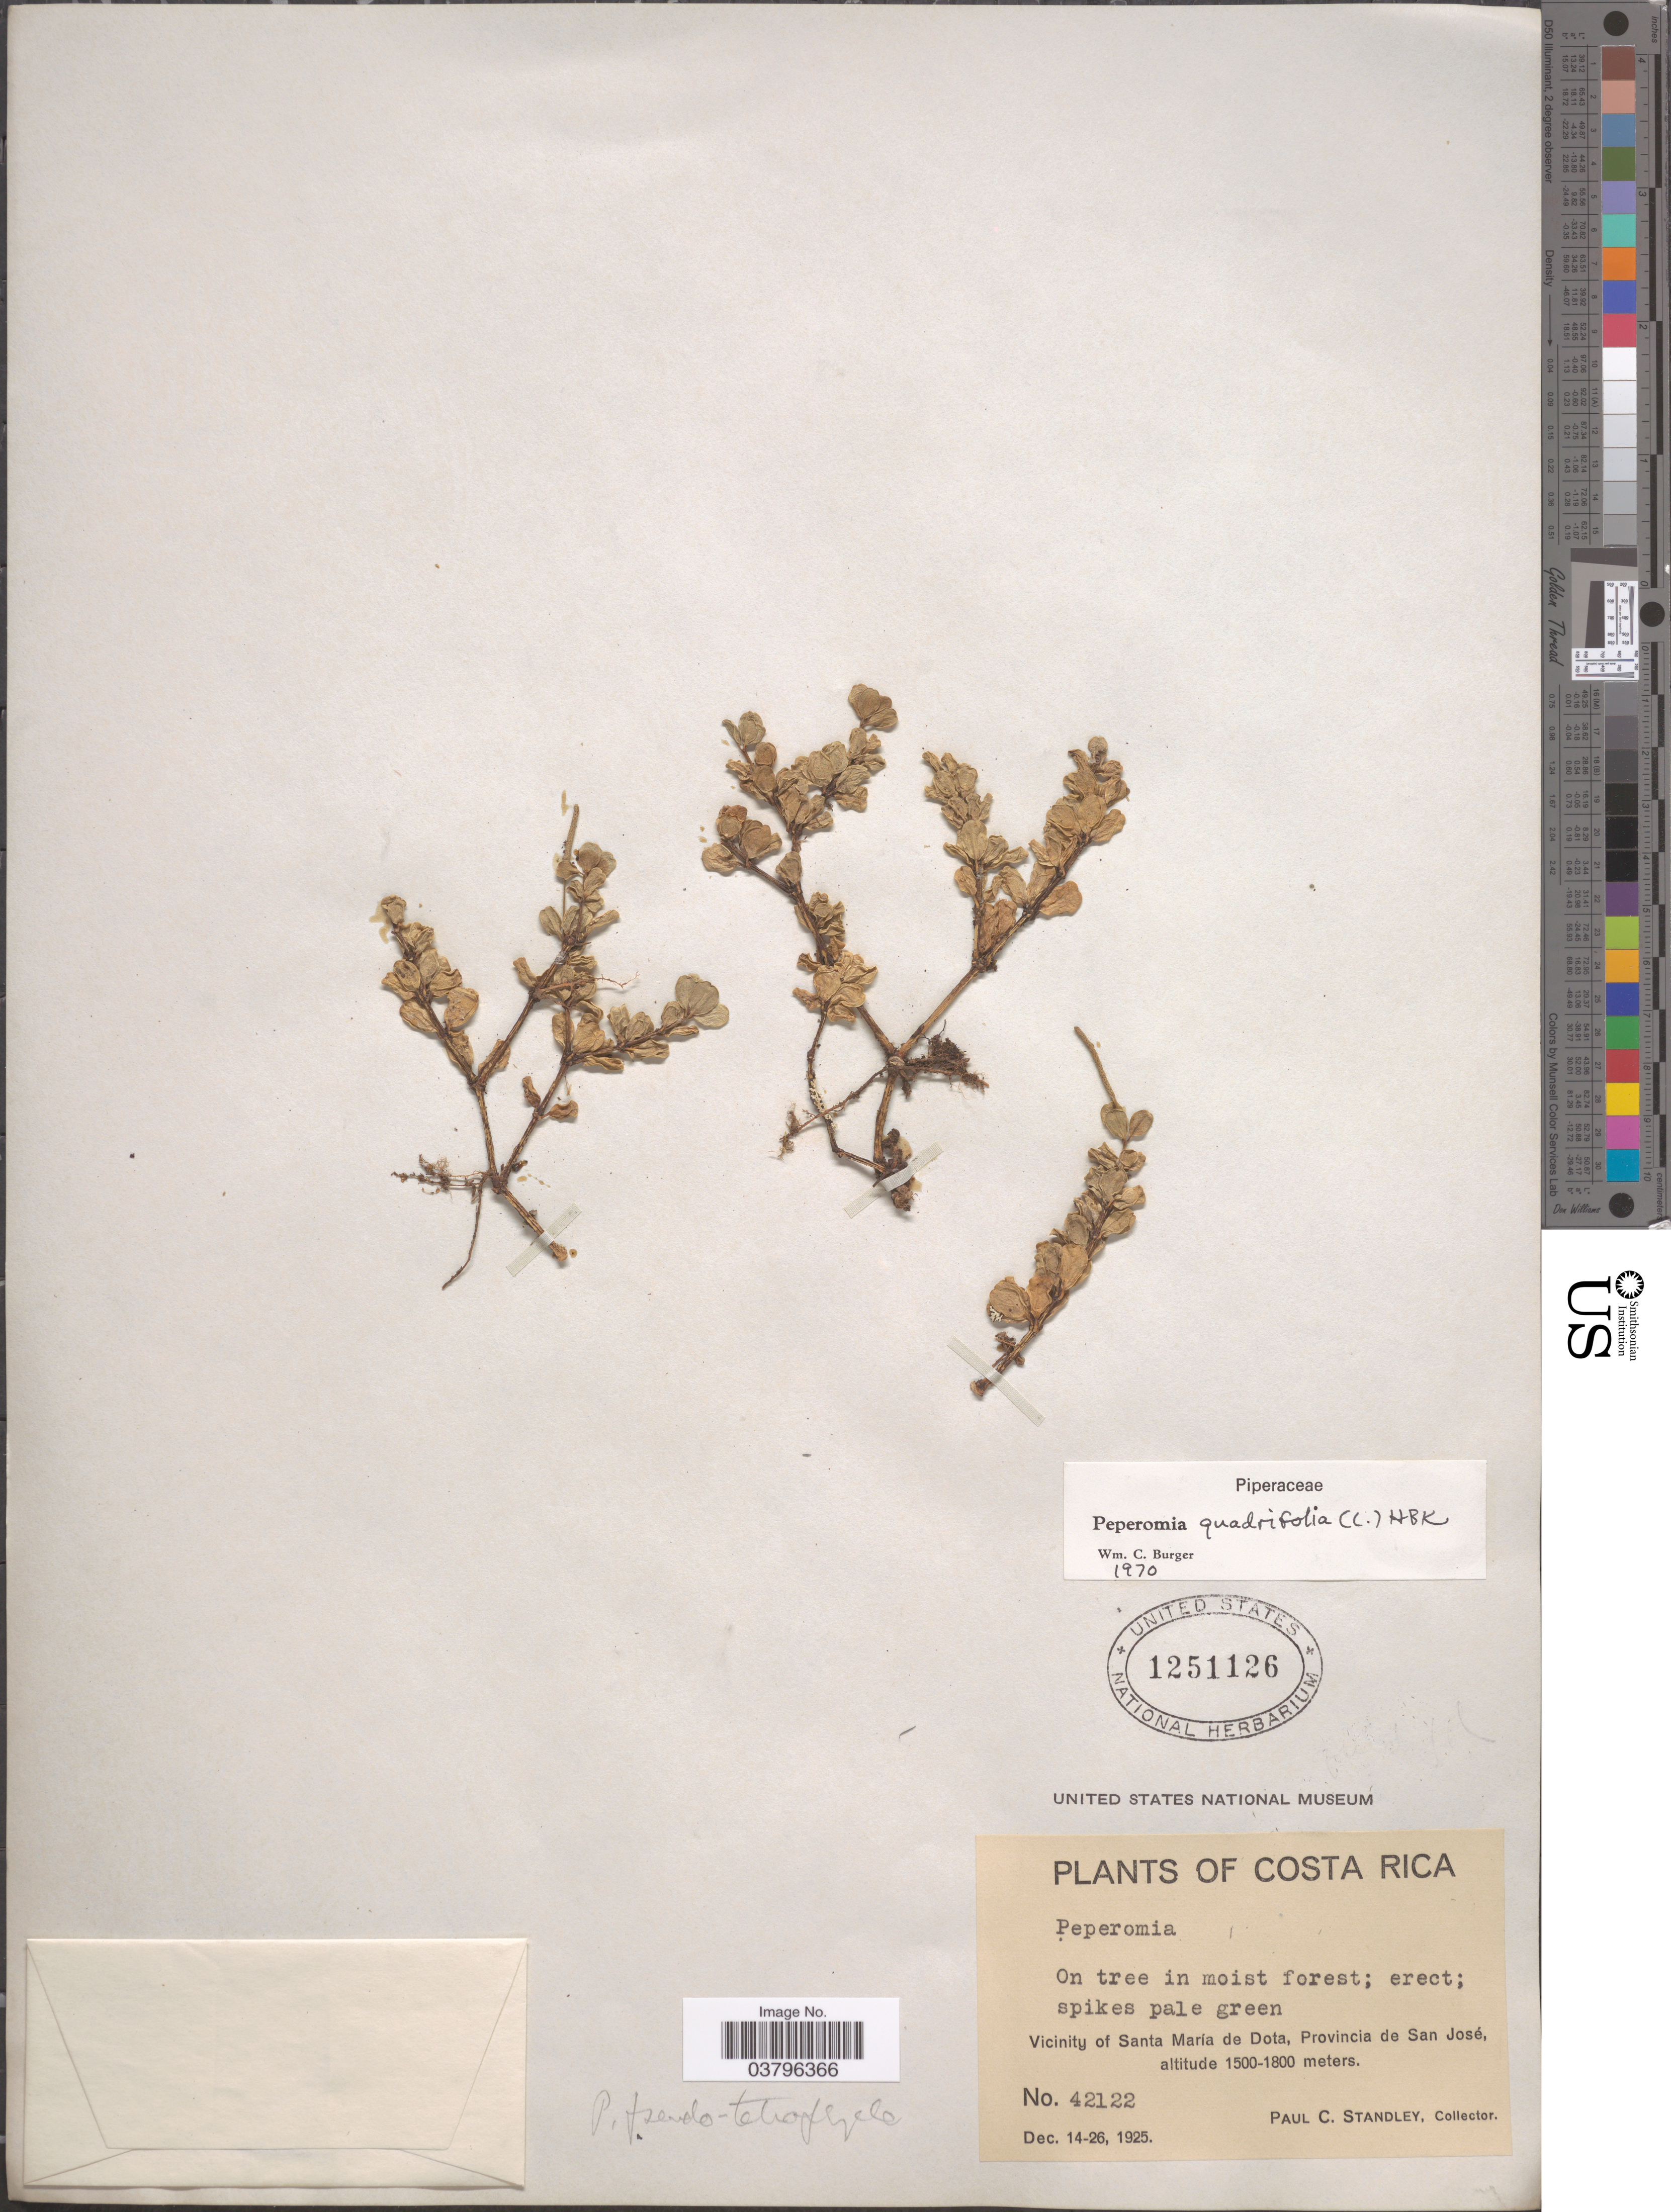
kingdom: Plantae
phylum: Tracheophyta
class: Magnoliopsida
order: Piperales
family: Piperaceae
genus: Peperomia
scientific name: Peperomia quadrifolia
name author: (L.) Kunth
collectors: P. C. Standley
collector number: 42122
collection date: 1925-12-14/1925-12-26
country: Costa Rica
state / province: San José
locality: Vicinity of Santa María de Dota.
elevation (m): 1500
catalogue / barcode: US 1251126